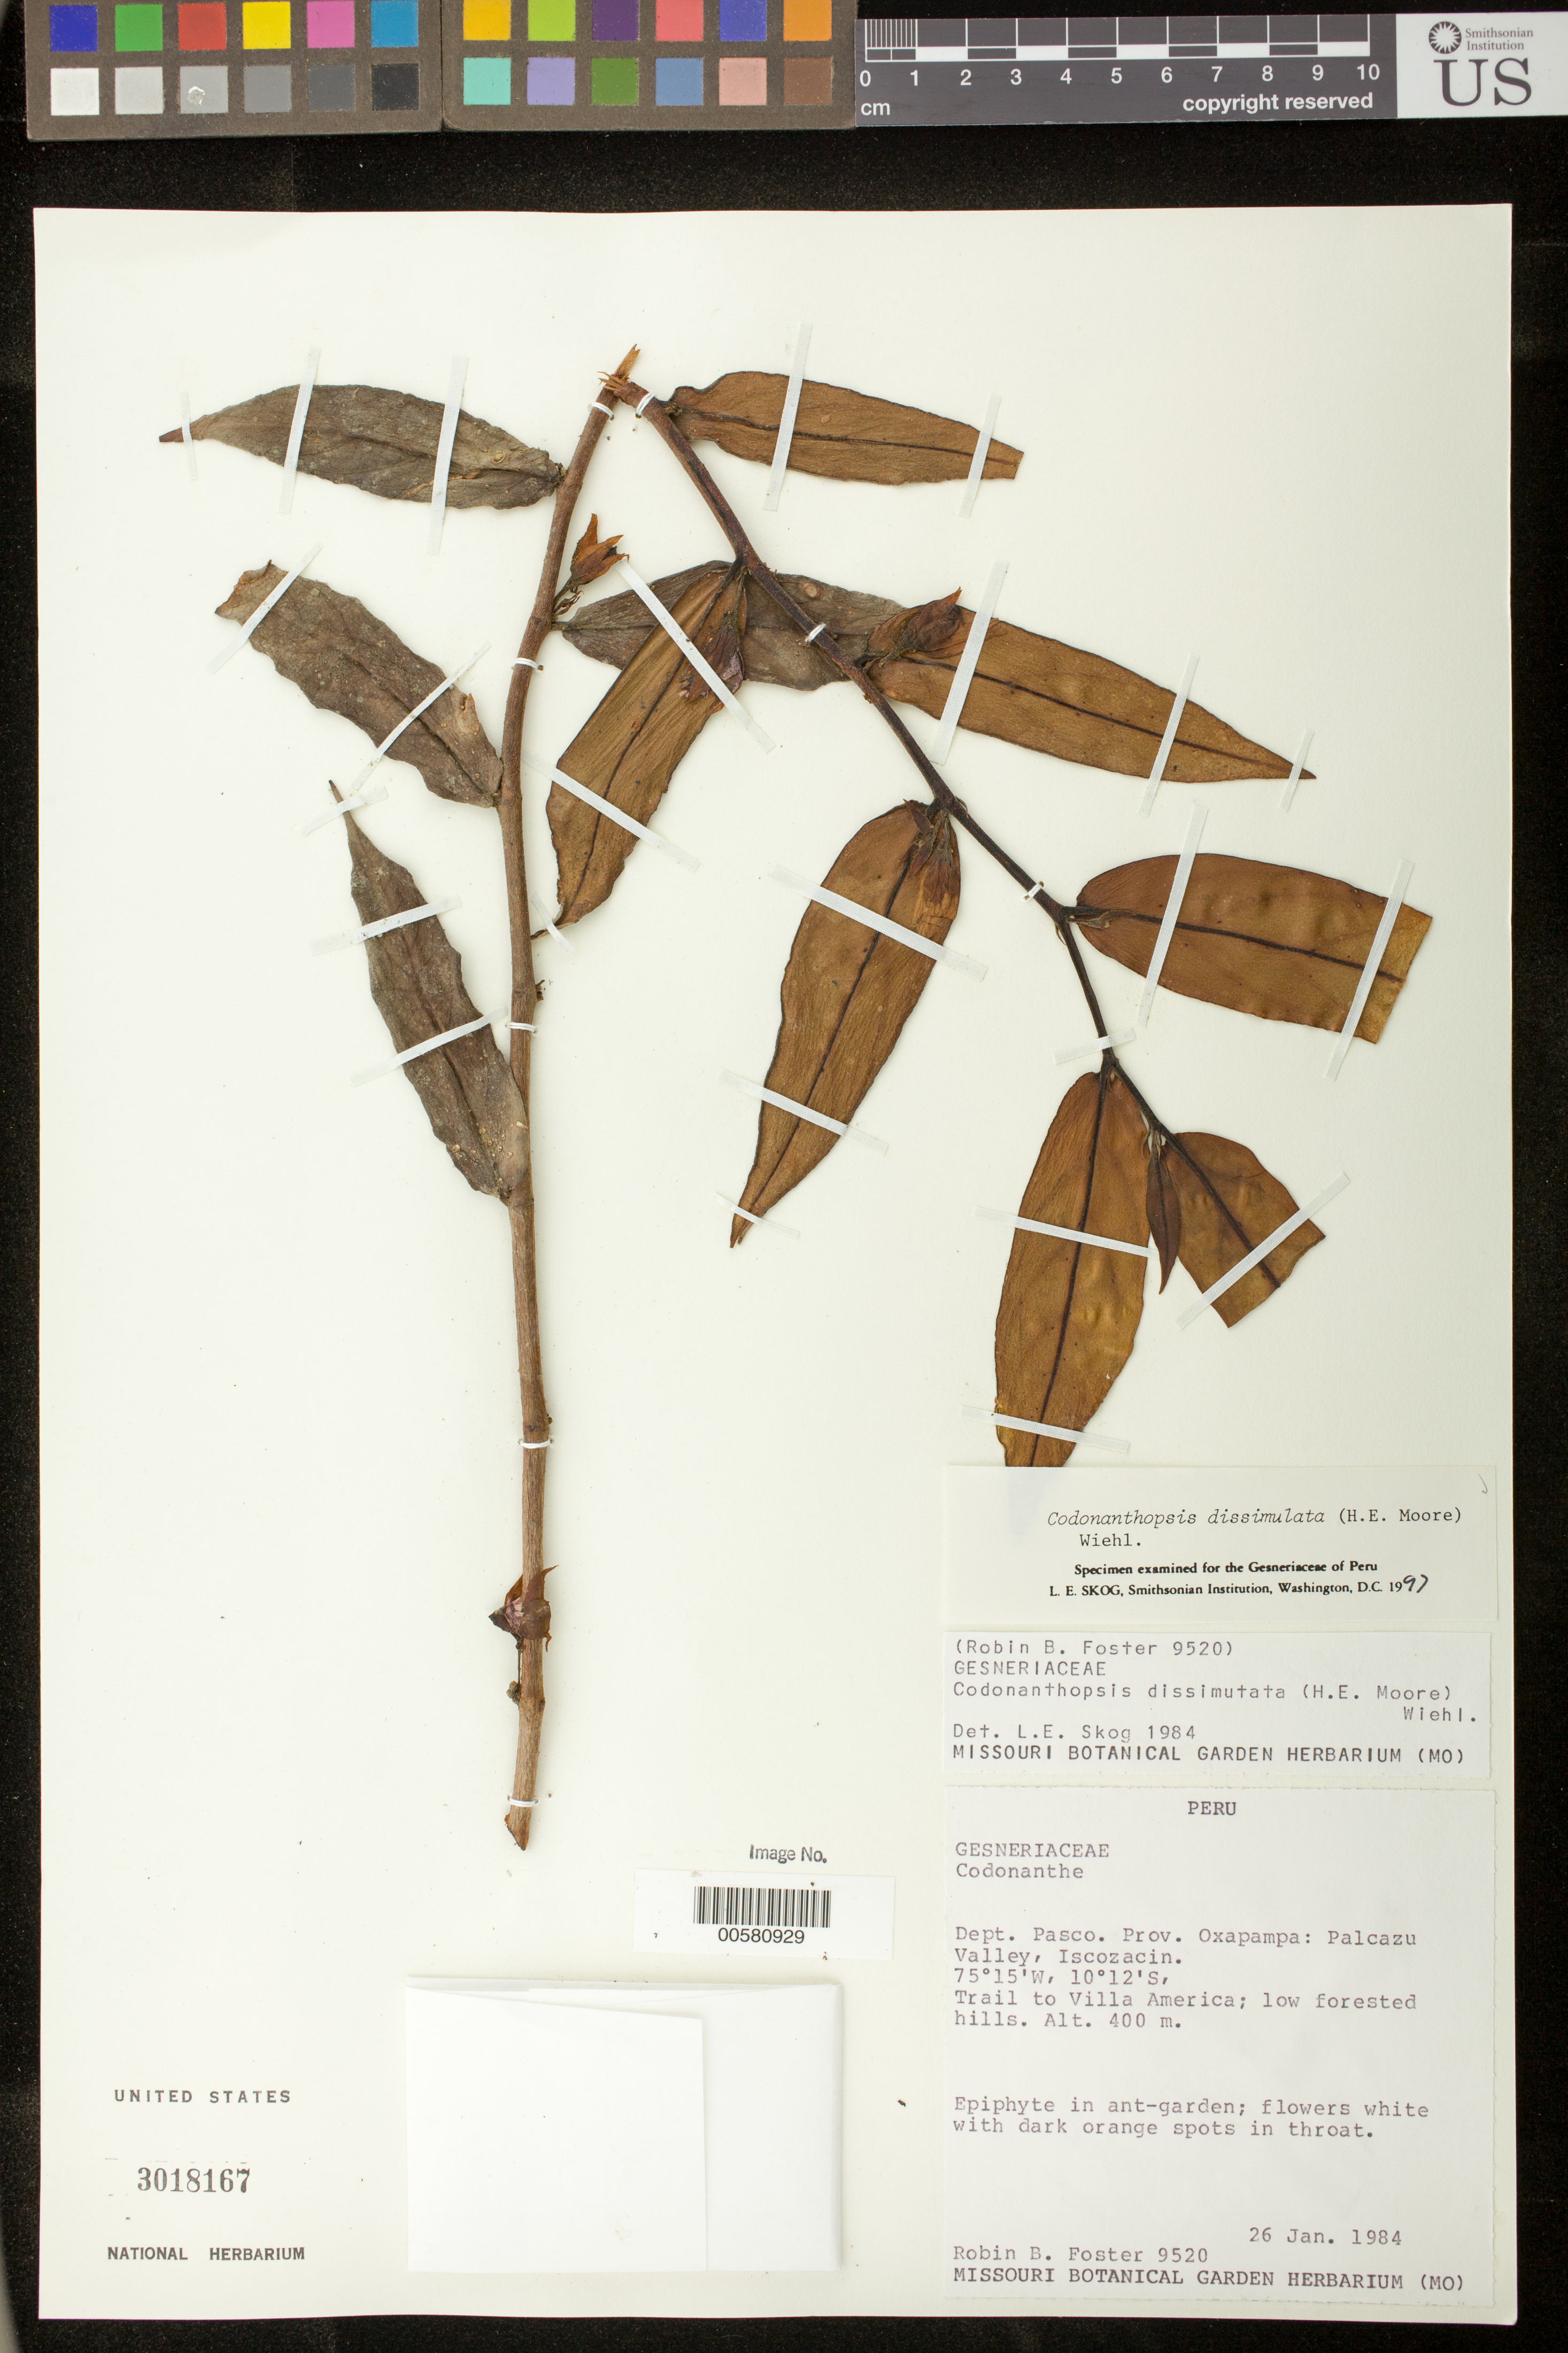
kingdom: Plantae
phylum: Tracheophyta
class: Magnoliopsida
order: Lamiales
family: Gesneriaceae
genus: Codonanthopsis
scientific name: Codonanthopsis dissimulata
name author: (H.E. Moore) Wiehler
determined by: Skog, Laurence E.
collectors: R. B. Foster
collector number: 9520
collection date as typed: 26 Jan 1984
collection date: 1984-01-26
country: Peru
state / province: Pasco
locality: Prov. Oxapampa; Palcazu Valley, Iscozacin, trail to Villa America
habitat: Low forested hills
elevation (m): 400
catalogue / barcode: US 3018167